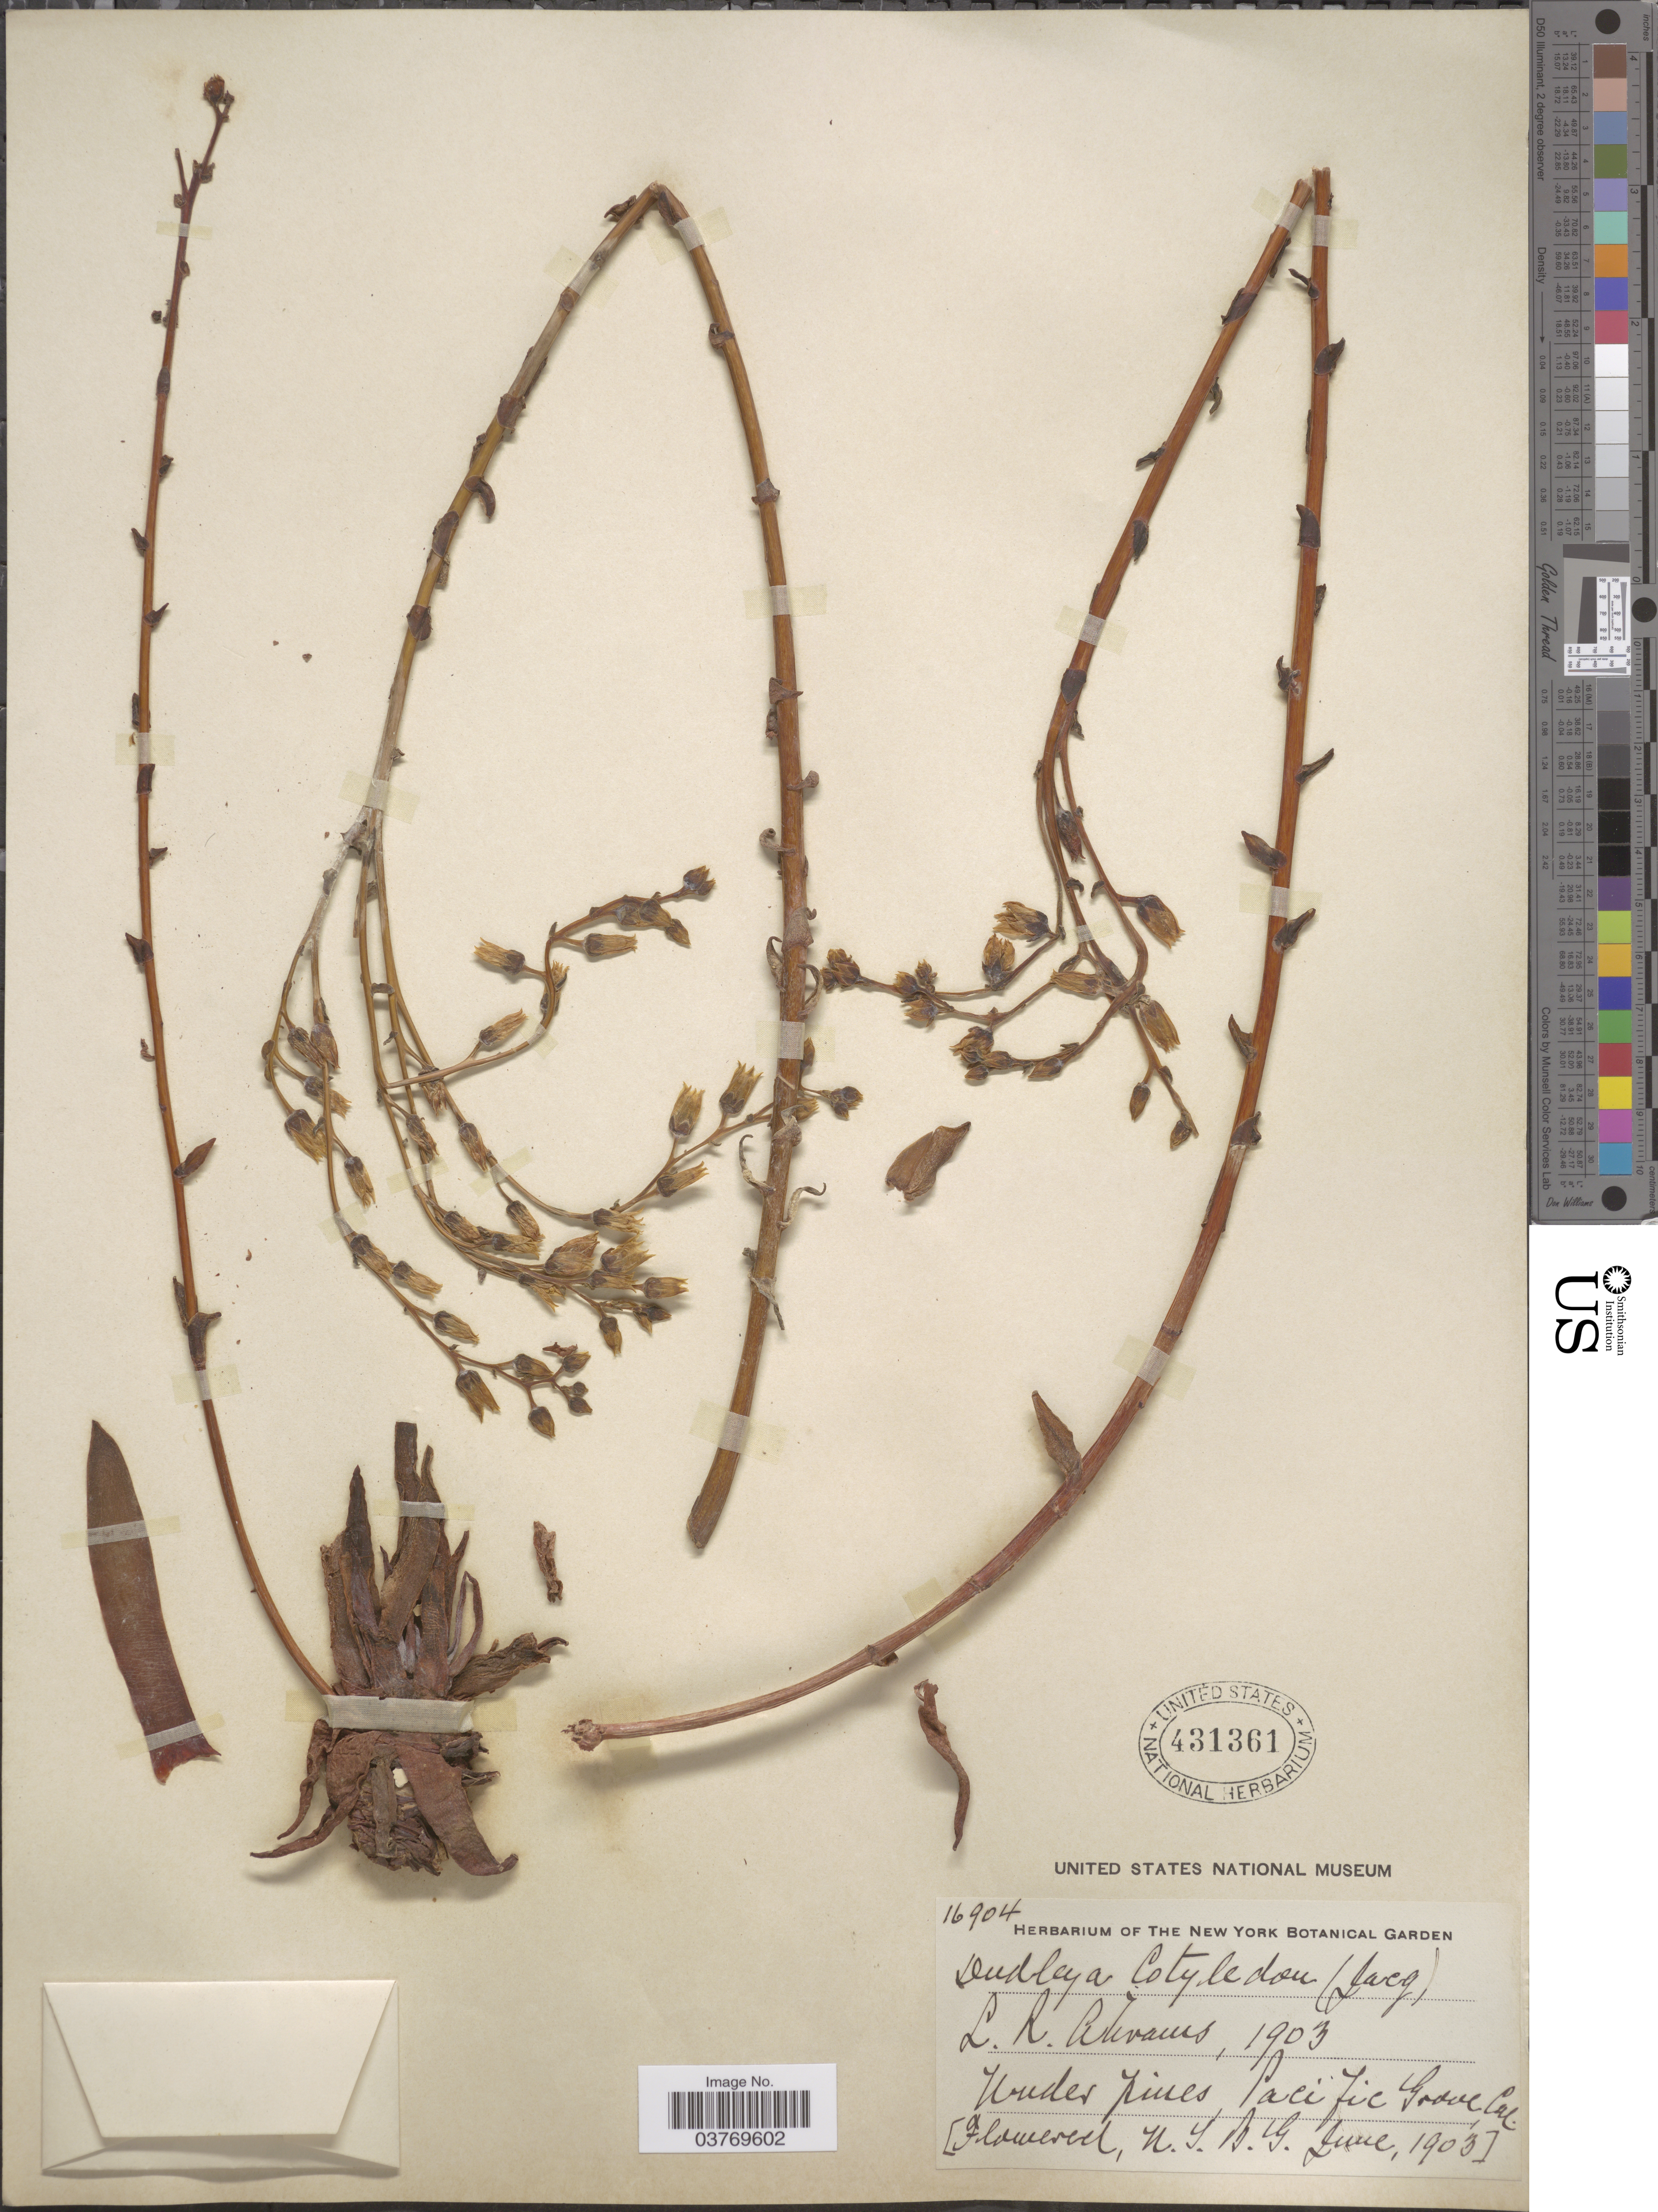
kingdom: Plantae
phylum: Tracheophyta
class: Magnoliopsida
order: Saxifragales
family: Crassulaceae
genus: Dudleya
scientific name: Dudleya cotyledon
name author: (Jacq.) Britton & Rose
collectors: L. Abrams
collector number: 16904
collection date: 1903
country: United States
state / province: California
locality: Pacific Grove.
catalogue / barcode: US 431361